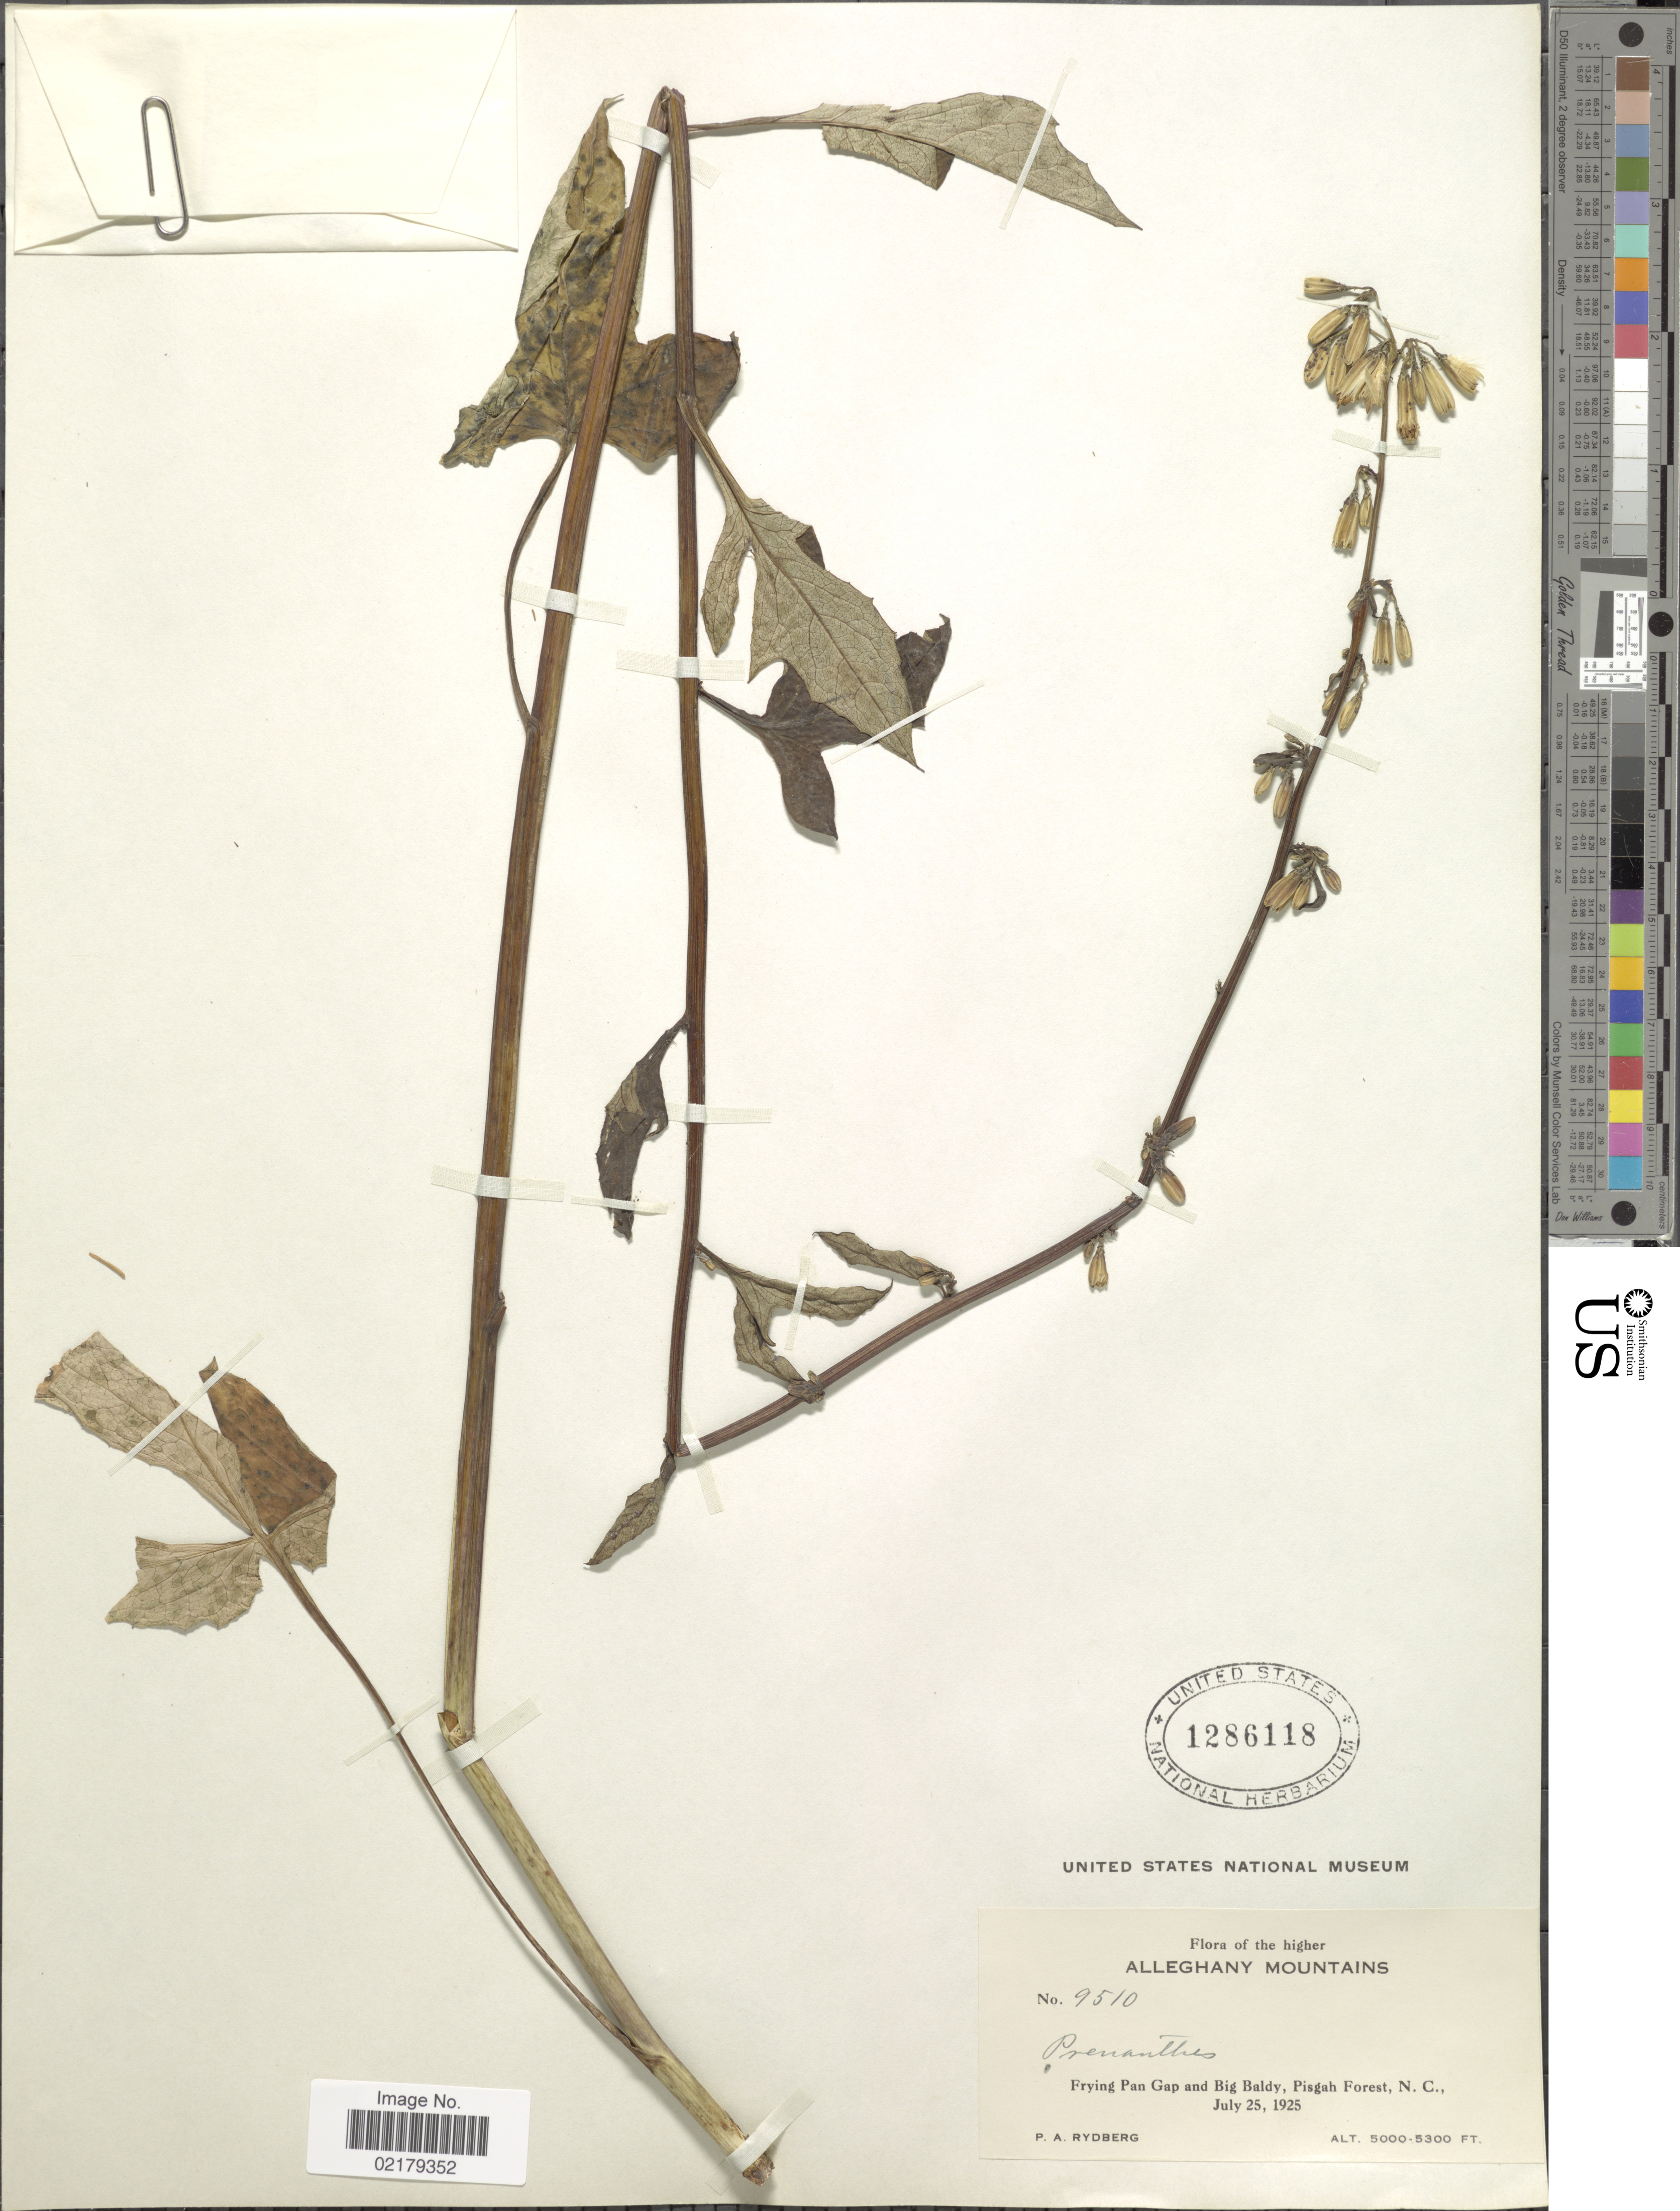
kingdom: Plantae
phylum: Tracheophyta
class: Magnoliopsida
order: Asterales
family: Asteraceae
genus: Nabalus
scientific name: Nabalus trifoliolatus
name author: Cass.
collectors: P. A. Rydberg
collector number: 9510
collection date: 1925-07-25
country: United States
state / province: North Carolina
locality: Alleghany Mountains, Frying Pan Gap and Big Baldy, Pisgah Forest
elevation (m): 1524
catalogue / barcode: US 1286118